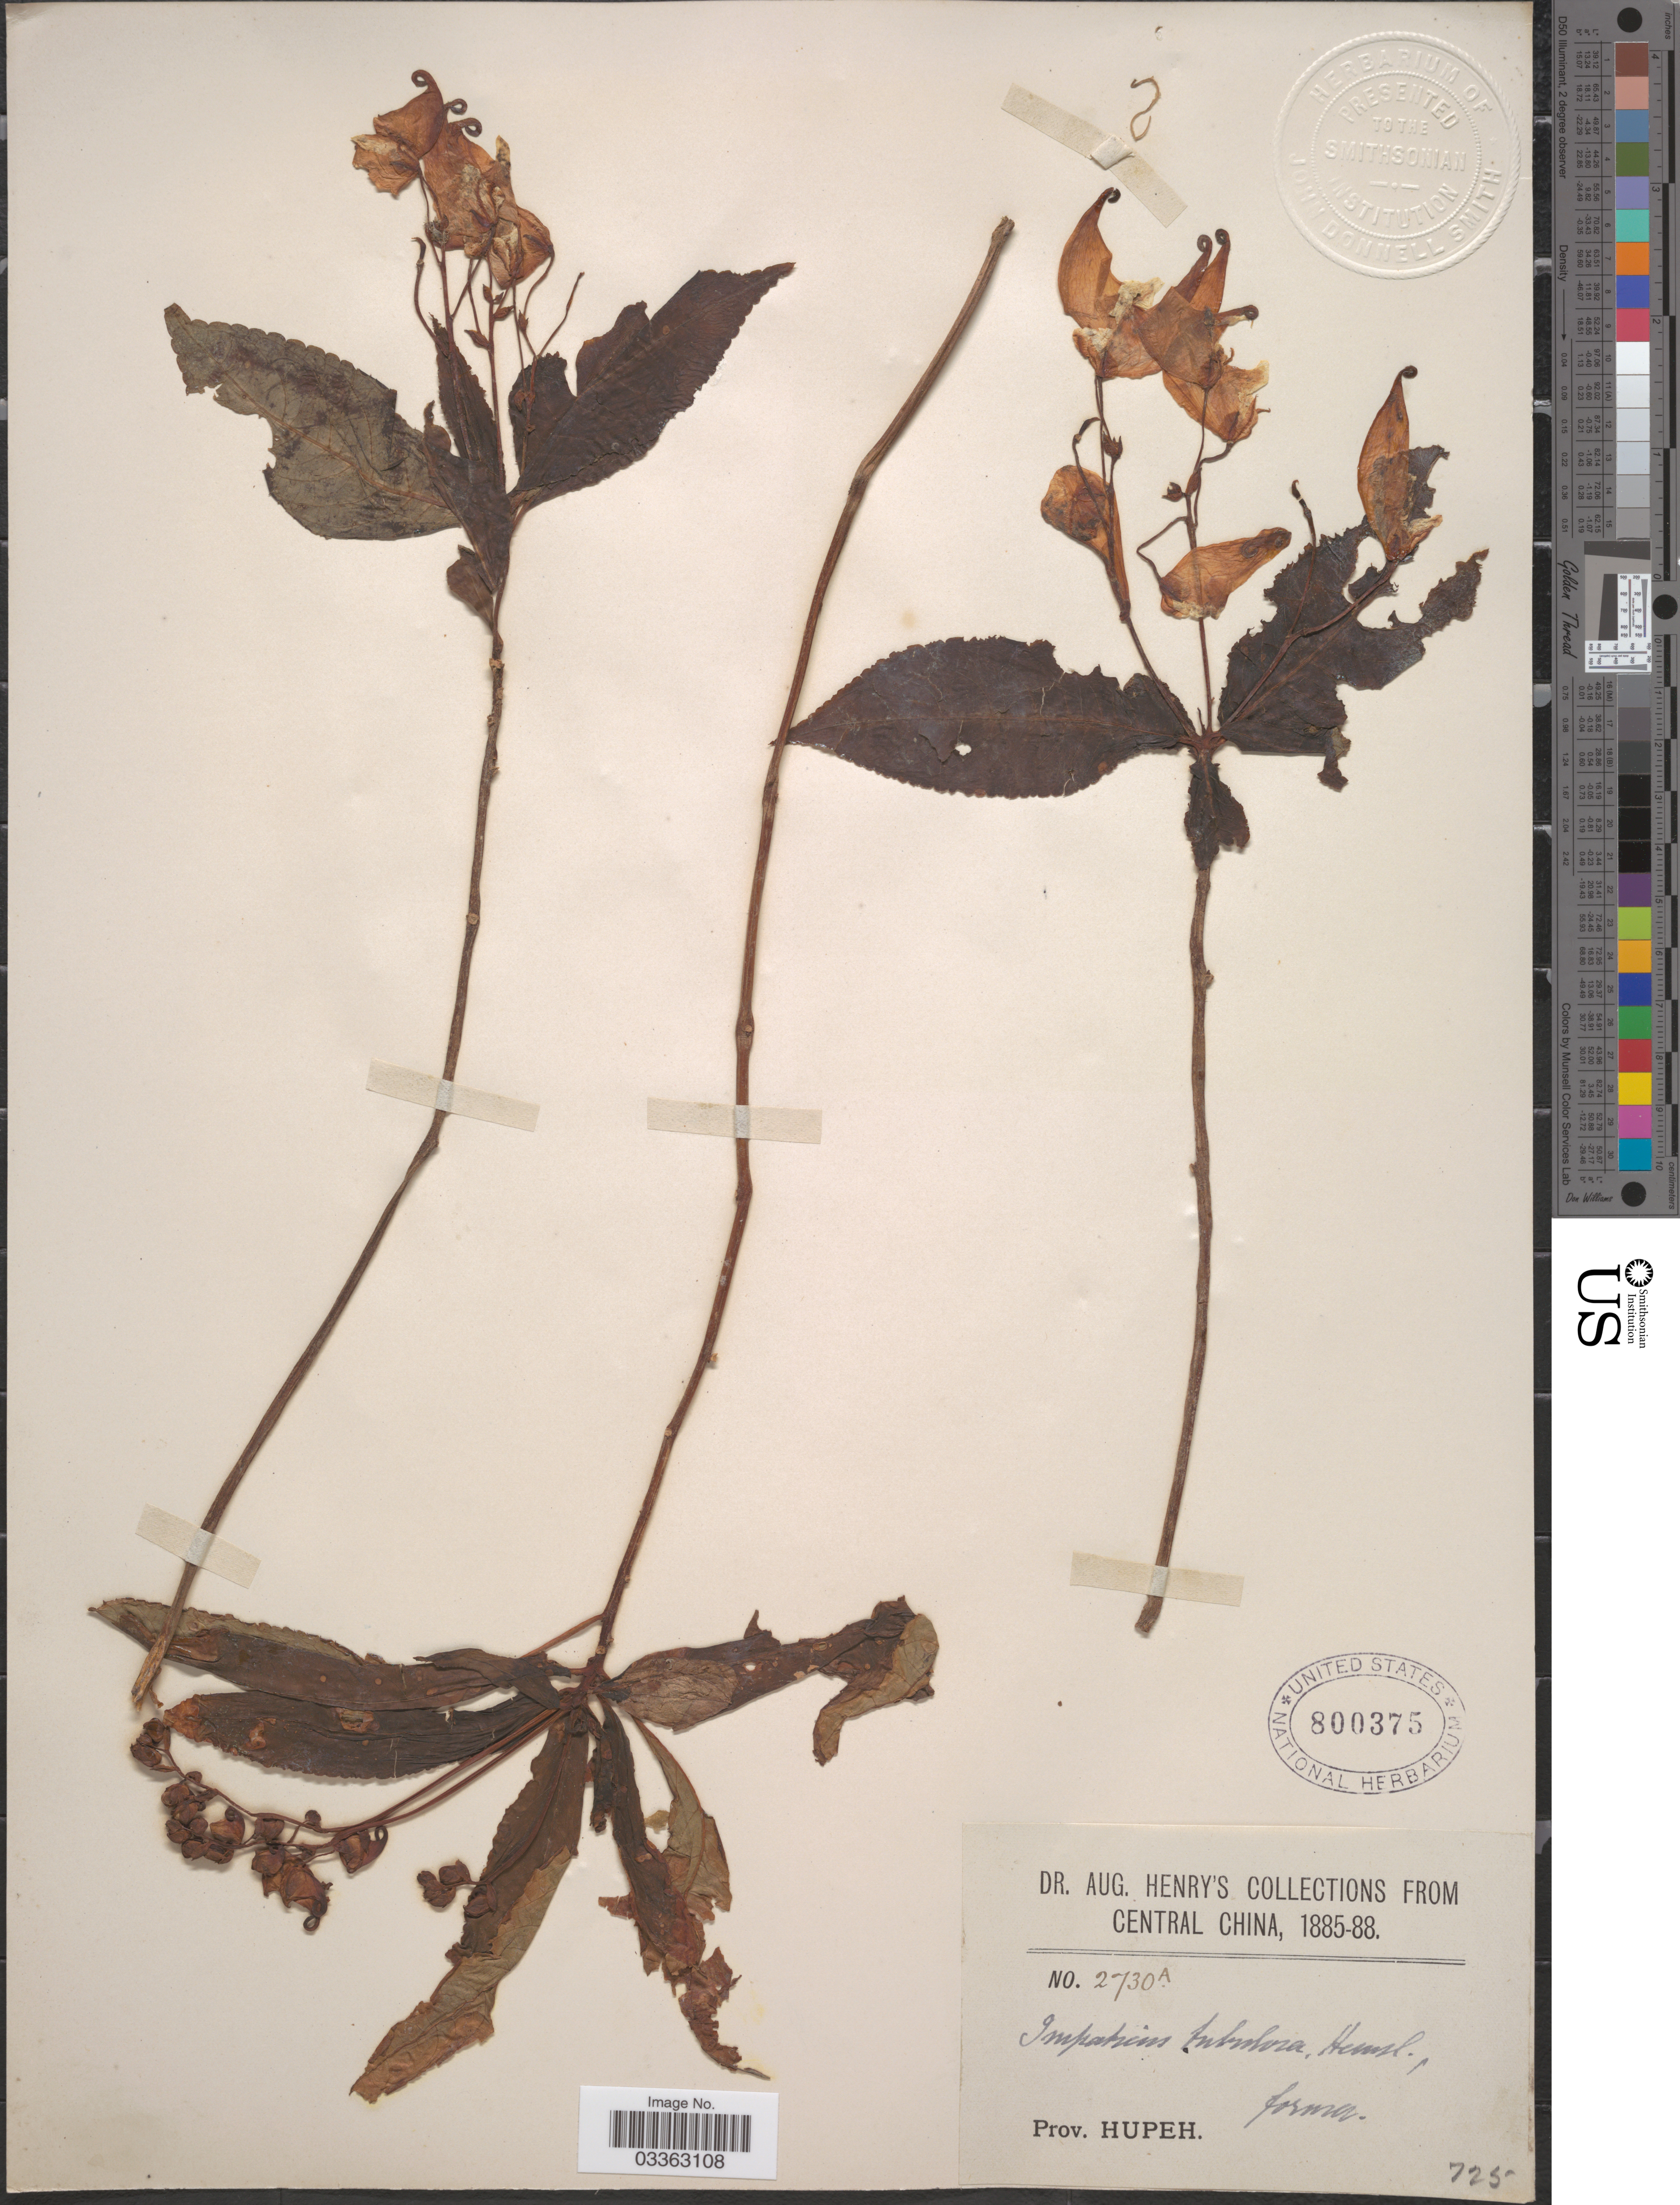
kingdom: Plantae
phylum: Tracheophyta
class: Magnoliopsida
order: Ericales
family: Balsaminaceae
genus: Impatiens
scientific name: Impatiens tubulosa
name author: Hemsl.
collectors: A. Henry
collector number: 2730 A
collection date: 1885/1888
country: China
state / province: Hubei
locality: Central China, Prov. Hupeh.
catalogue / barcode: US 800375